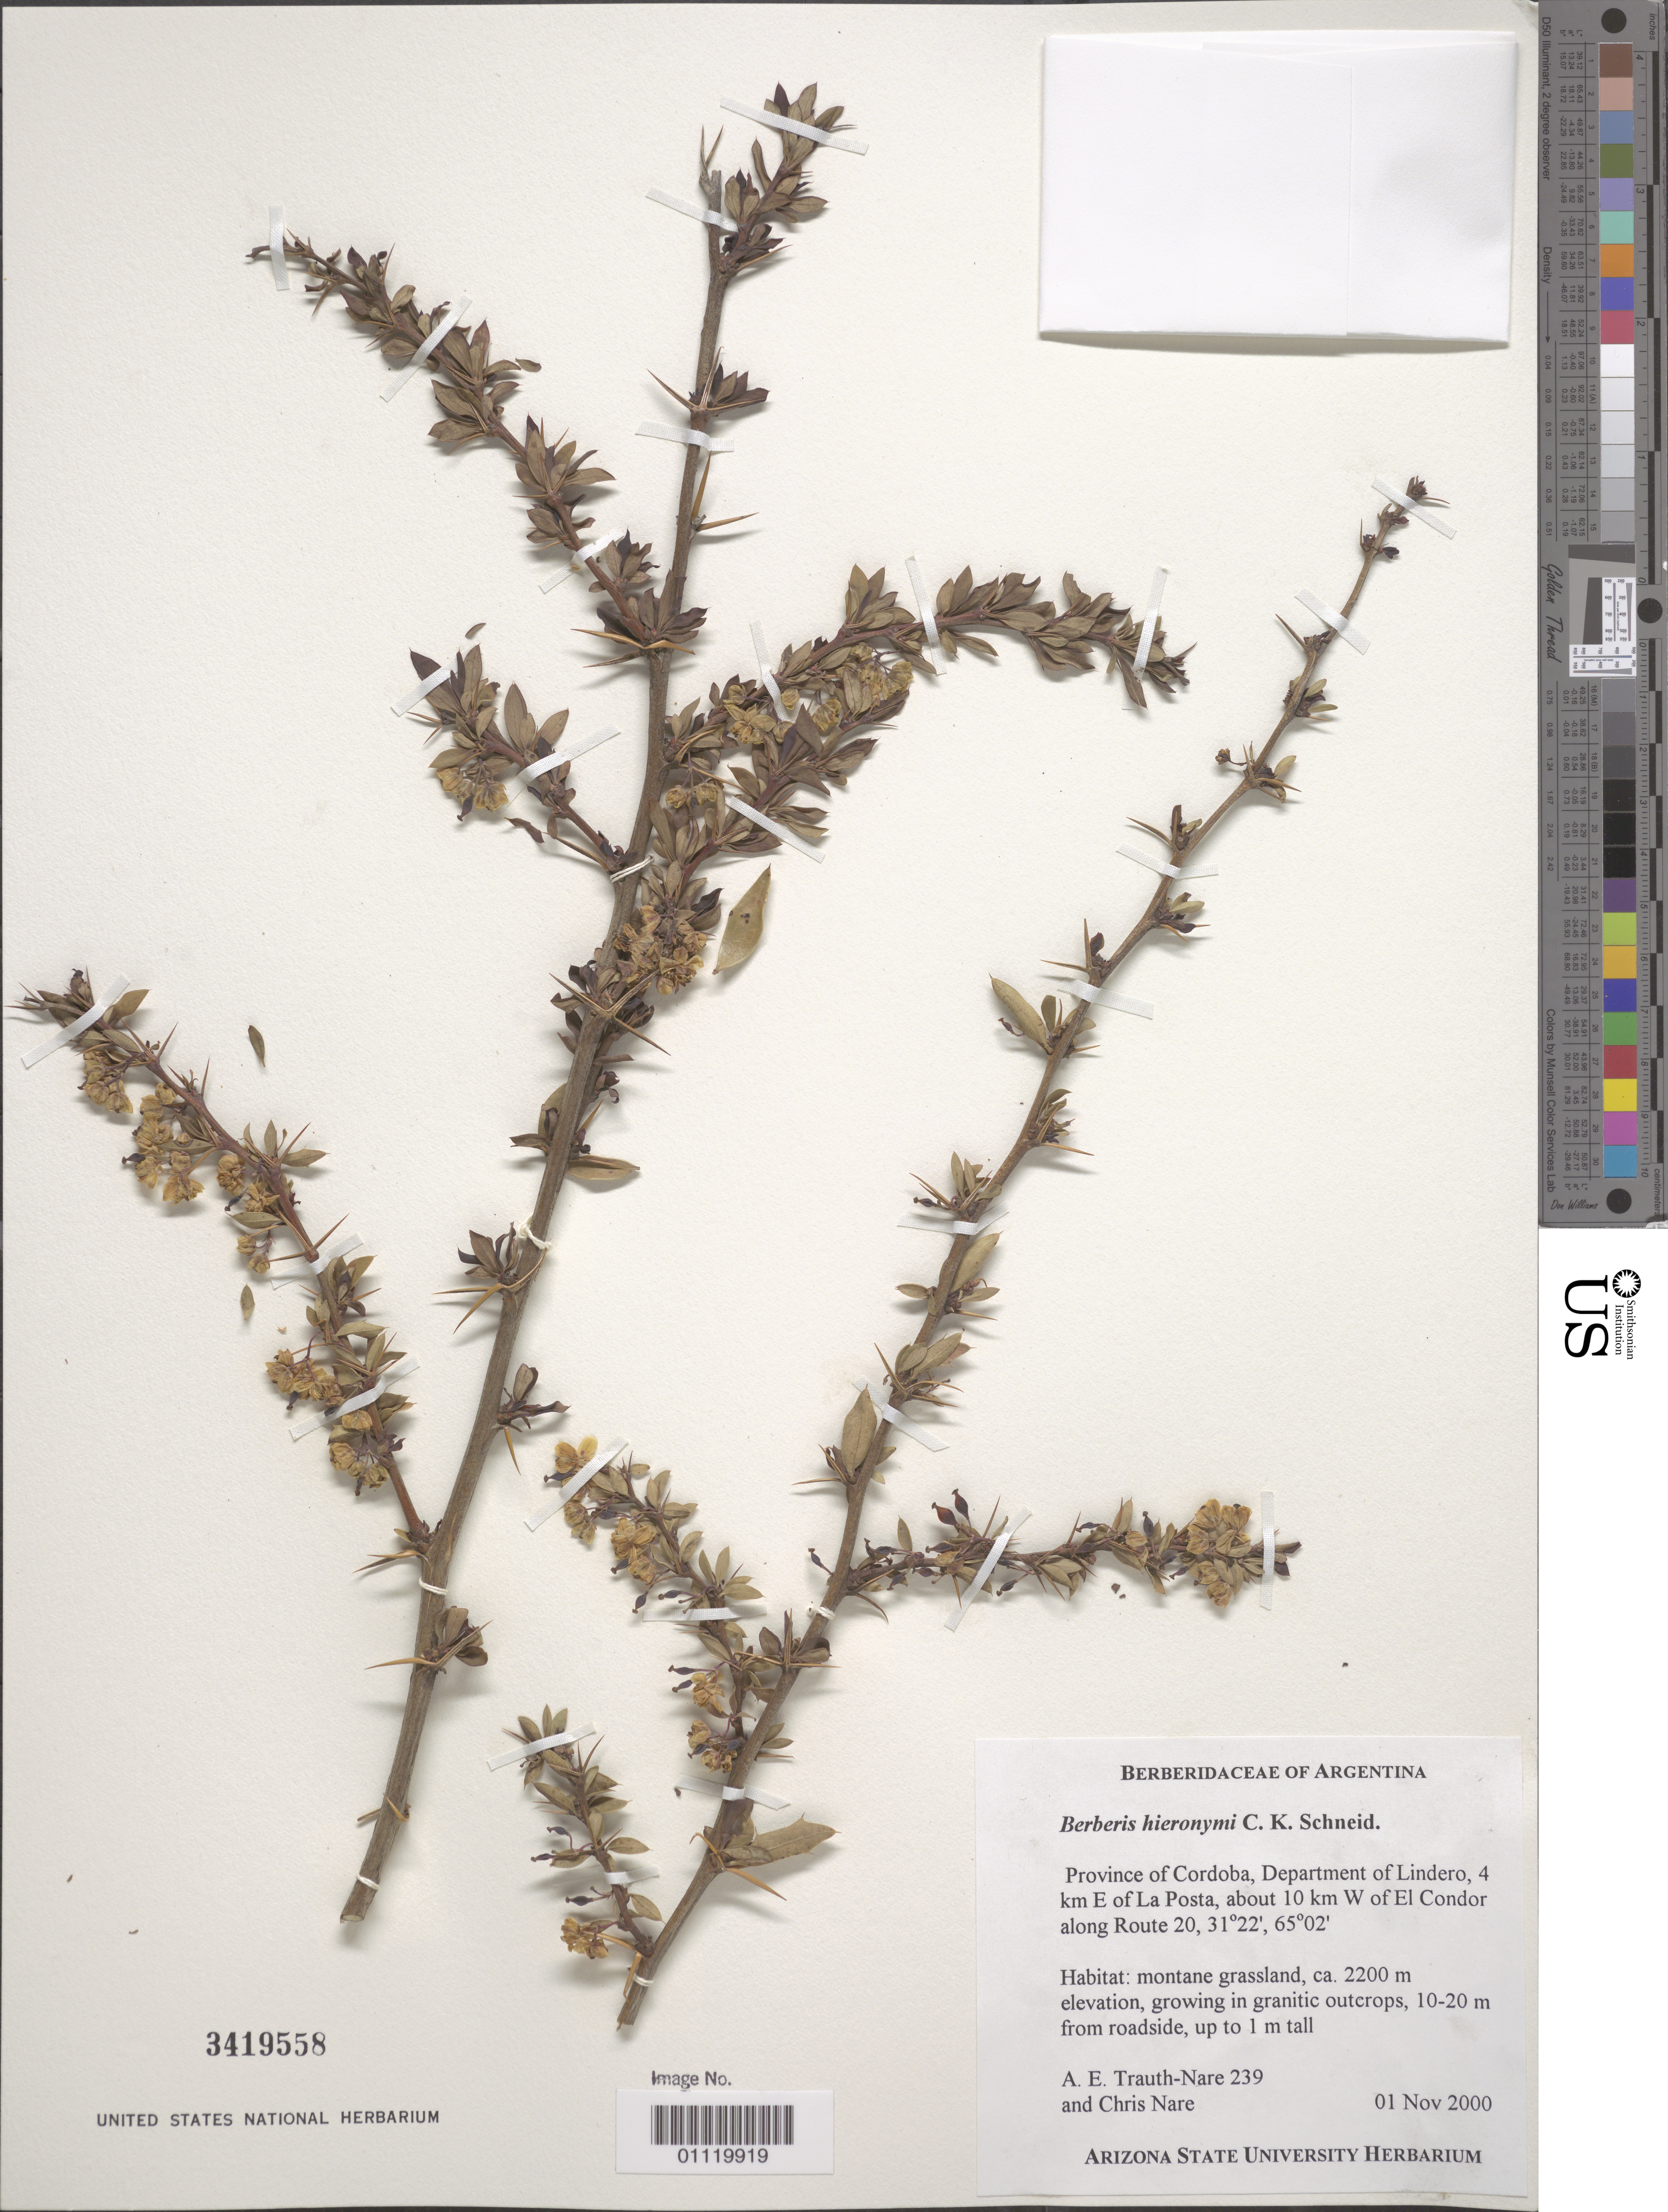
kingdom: Plantae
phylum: Tracheophyta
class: Magnoliopsida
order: Ranunculales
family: Berberidaceae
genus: Berberis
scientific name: Berberis hieronymi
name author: C.K. Schneid.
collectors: A. Trauth-Nare & C. Nare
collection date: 2000-11-01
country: Argentina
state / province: Córdoba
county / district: Lindero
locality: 4 km E of La Posta, about 10 km W of El Condor along Route 20.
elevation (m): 2200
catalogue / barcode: US 3419558